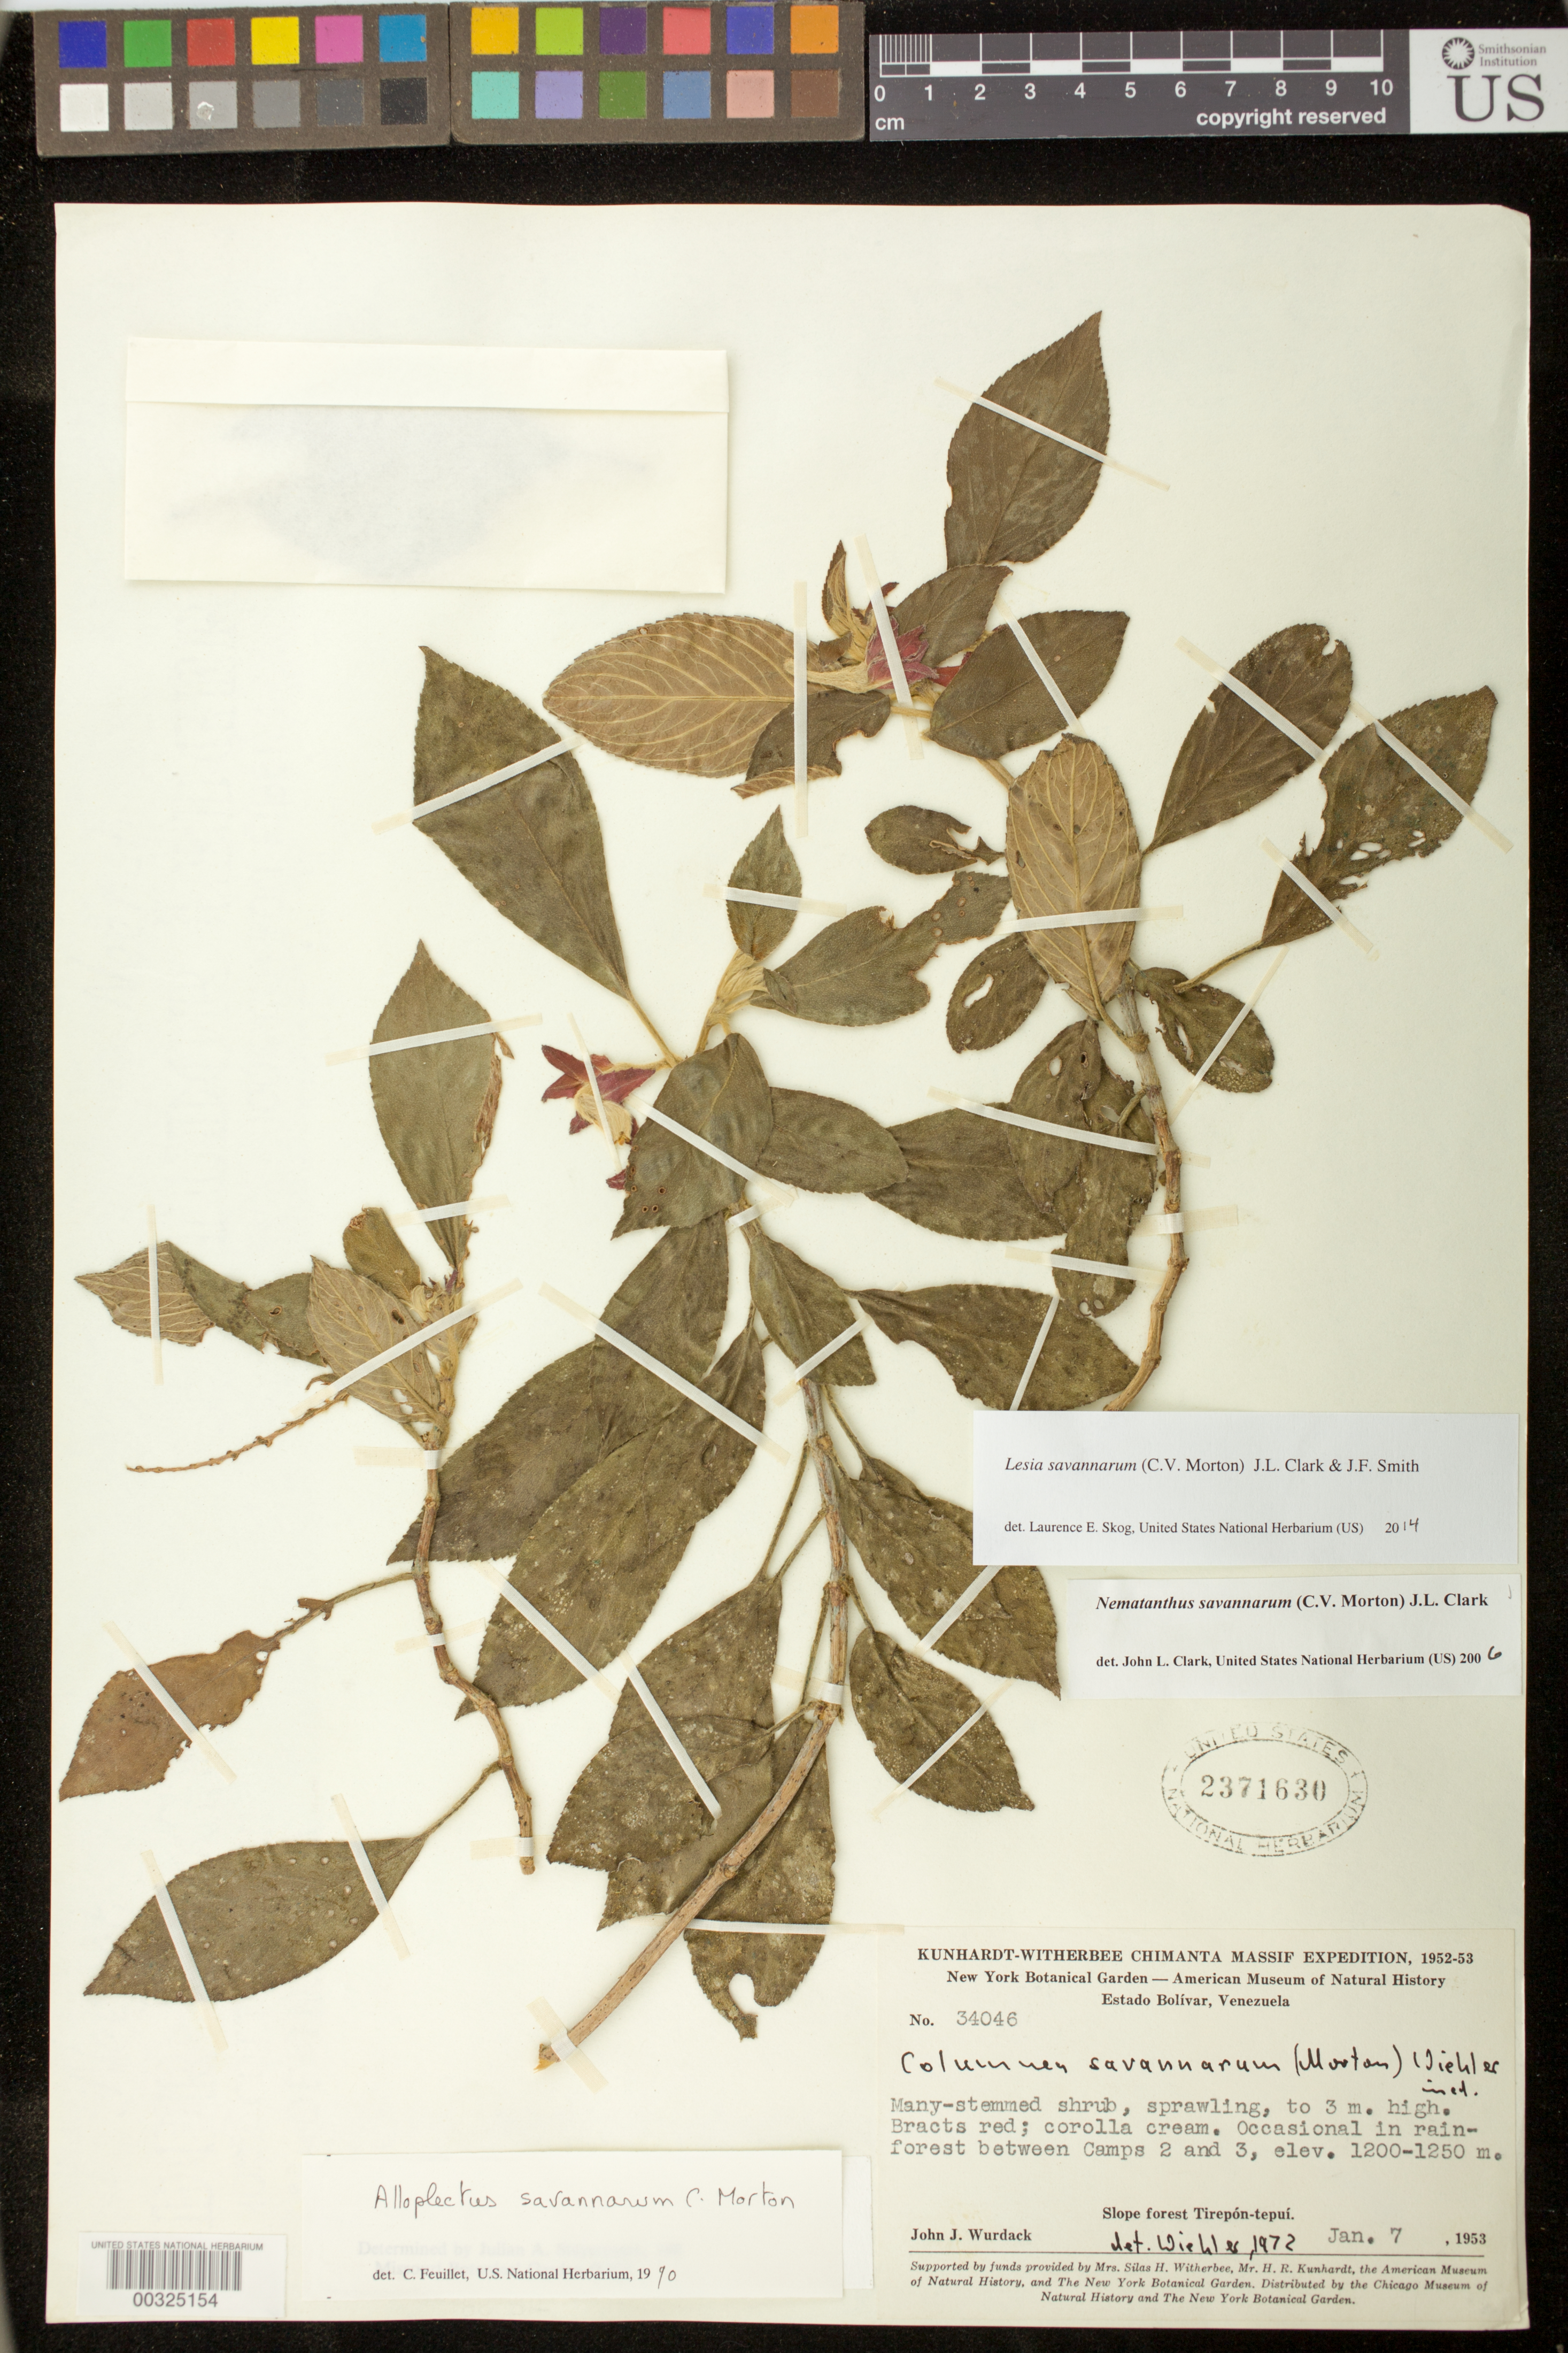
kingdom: Plantae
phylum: Tracheophyta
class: Magnoliopsida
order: Lamiales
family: Gesneriaceae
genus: Lesia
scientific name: Lesia savannarum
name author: (C.V. Morton) J.L. Clark & J.F. Sm.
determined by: Skog, Laurence E.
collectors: J. J. Wurdack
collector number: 20040106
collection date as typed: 07 Jan 1953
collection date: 1953-01-07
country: Venezuela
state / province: Bolívar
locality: Tirepón-tepuí, between Camps 2 and 3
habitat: Rainforest; slope forest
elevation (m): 1200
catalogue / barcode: US 2371630